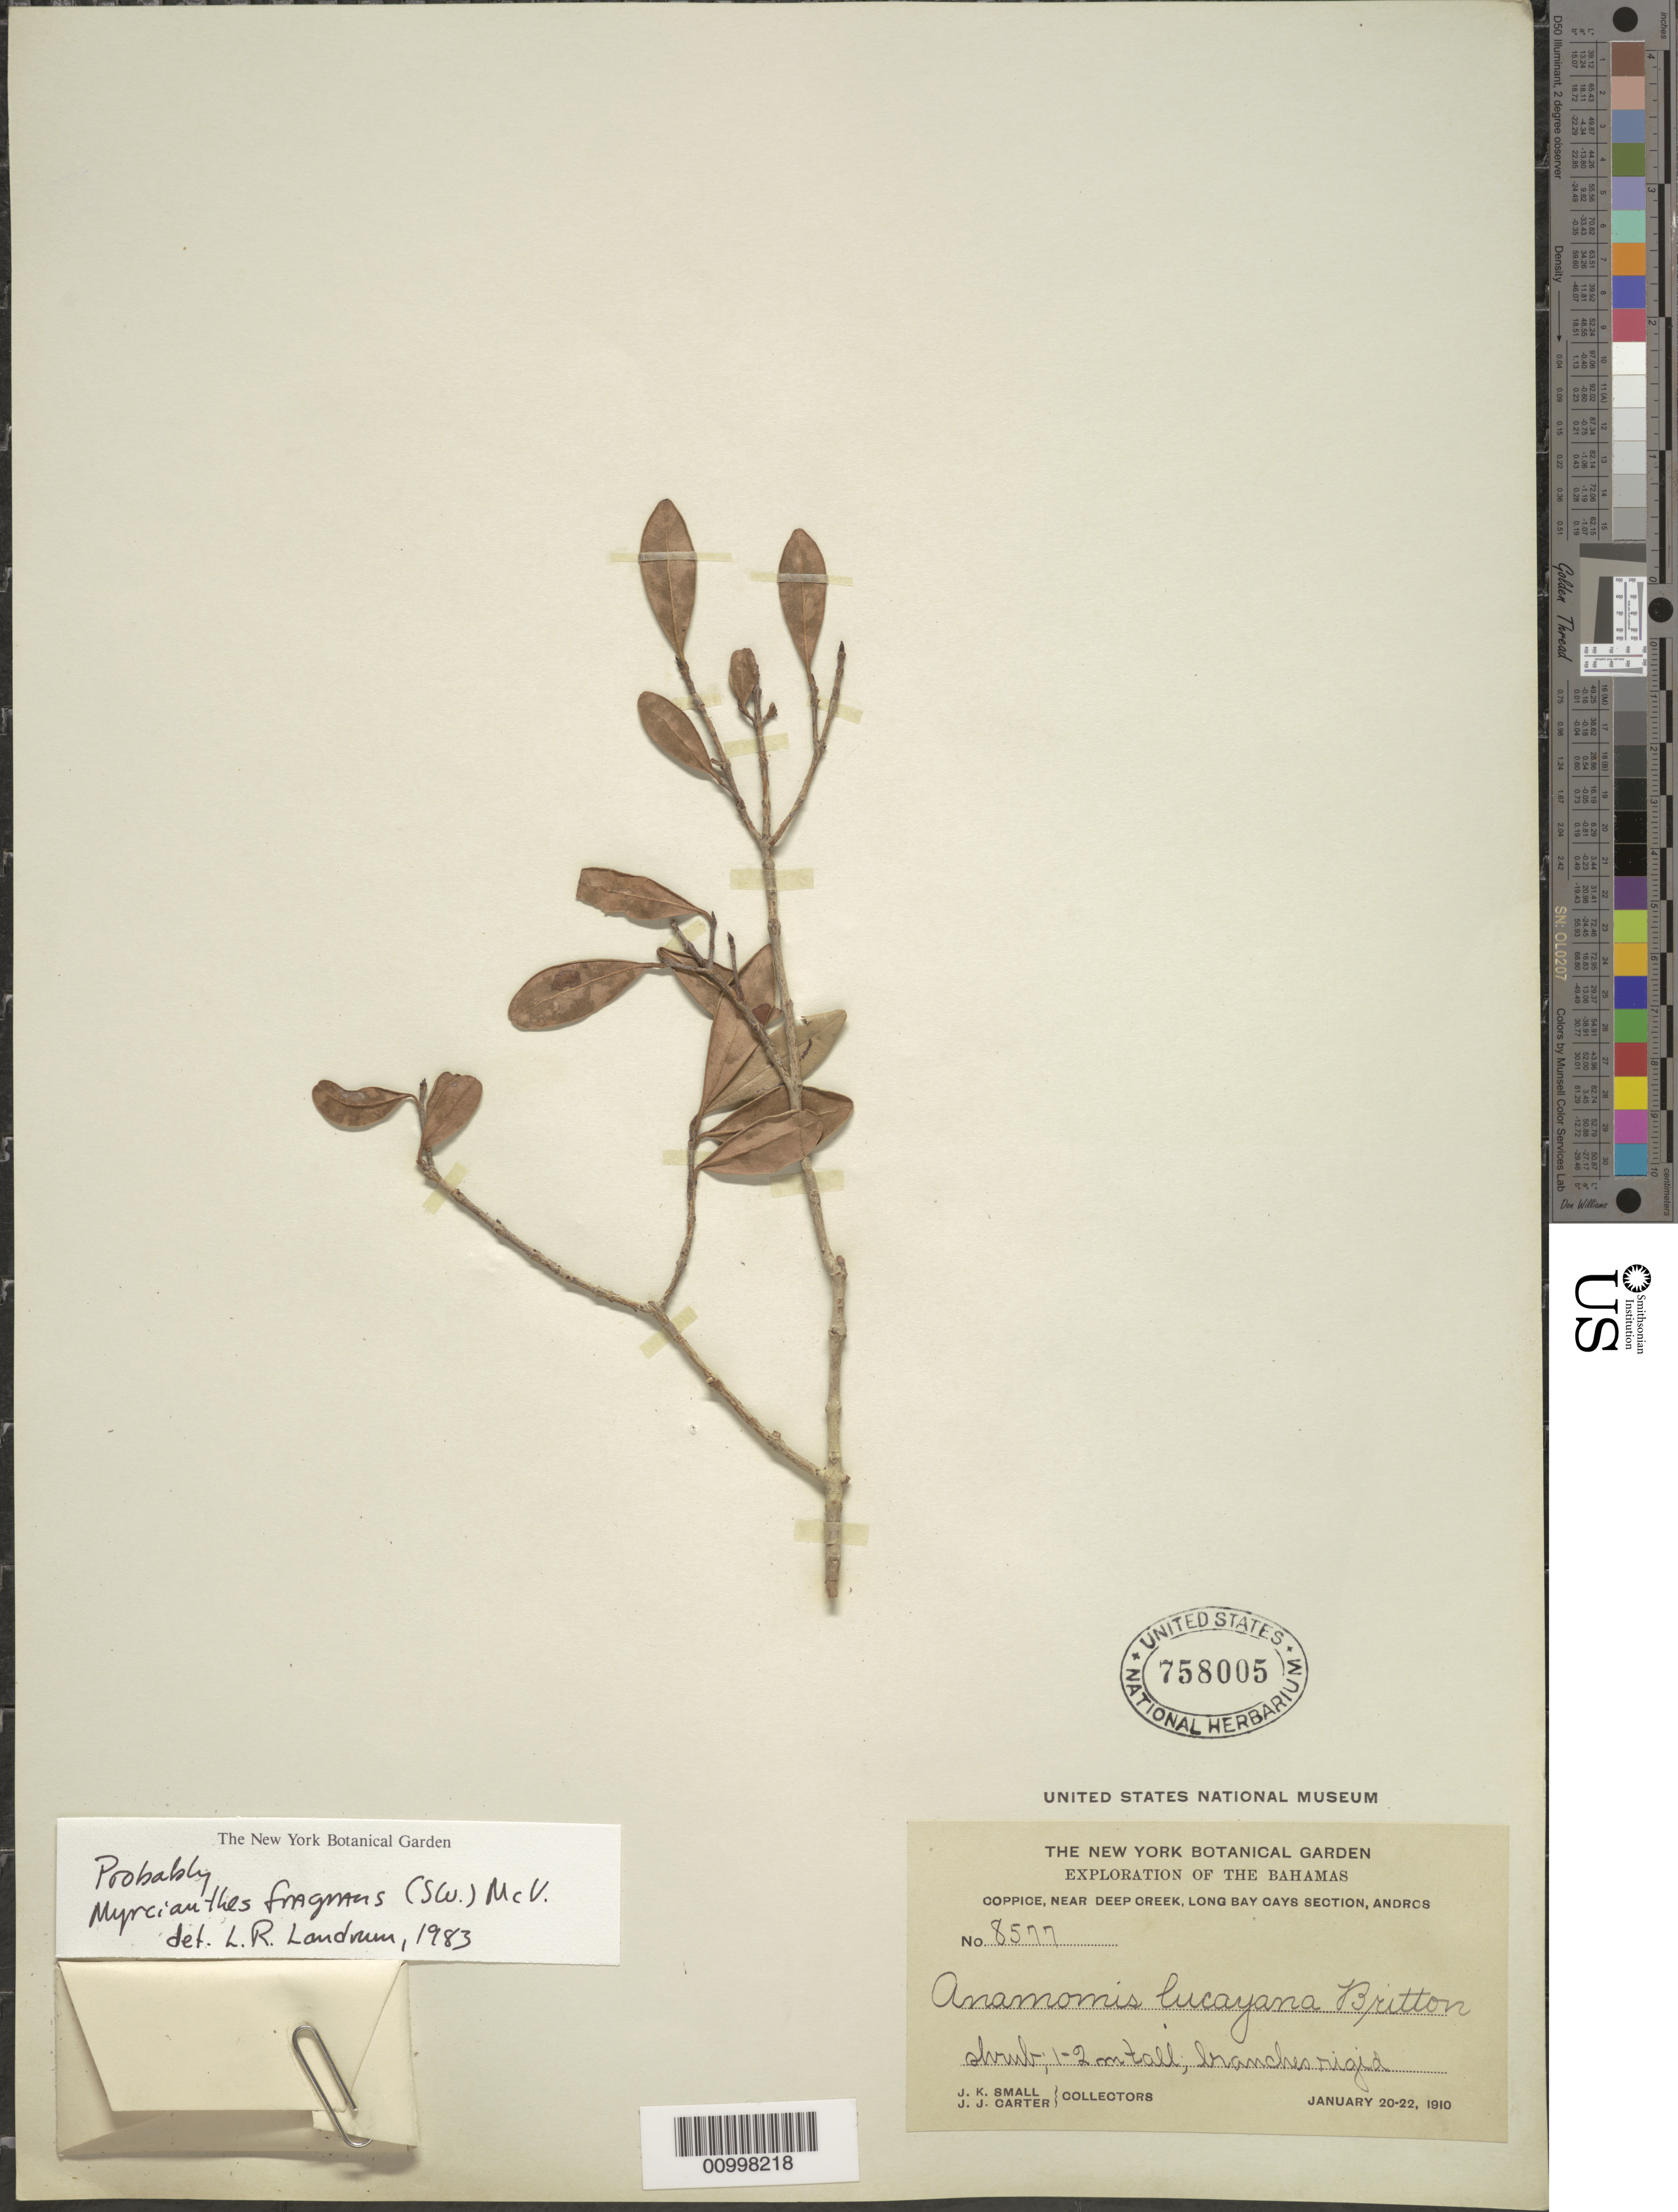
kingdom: Plantae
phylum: Tracheophyta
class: Magnoliopsida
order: Myrtales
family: Myrtaceae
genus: Myrcianthes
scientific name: Myrcianthes fragrans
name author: (Sw.) McVaugh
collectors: J. K. Small & J. J. Carter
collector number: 8577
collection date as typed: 20 Jan 1910 to 22 Jan 1910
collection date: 1910-01-20/1910-01-22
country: Bahamas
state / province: South Andros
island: Andros I.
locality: Near Deep Creek, Long Bay Cays Section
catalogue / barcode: US 758005